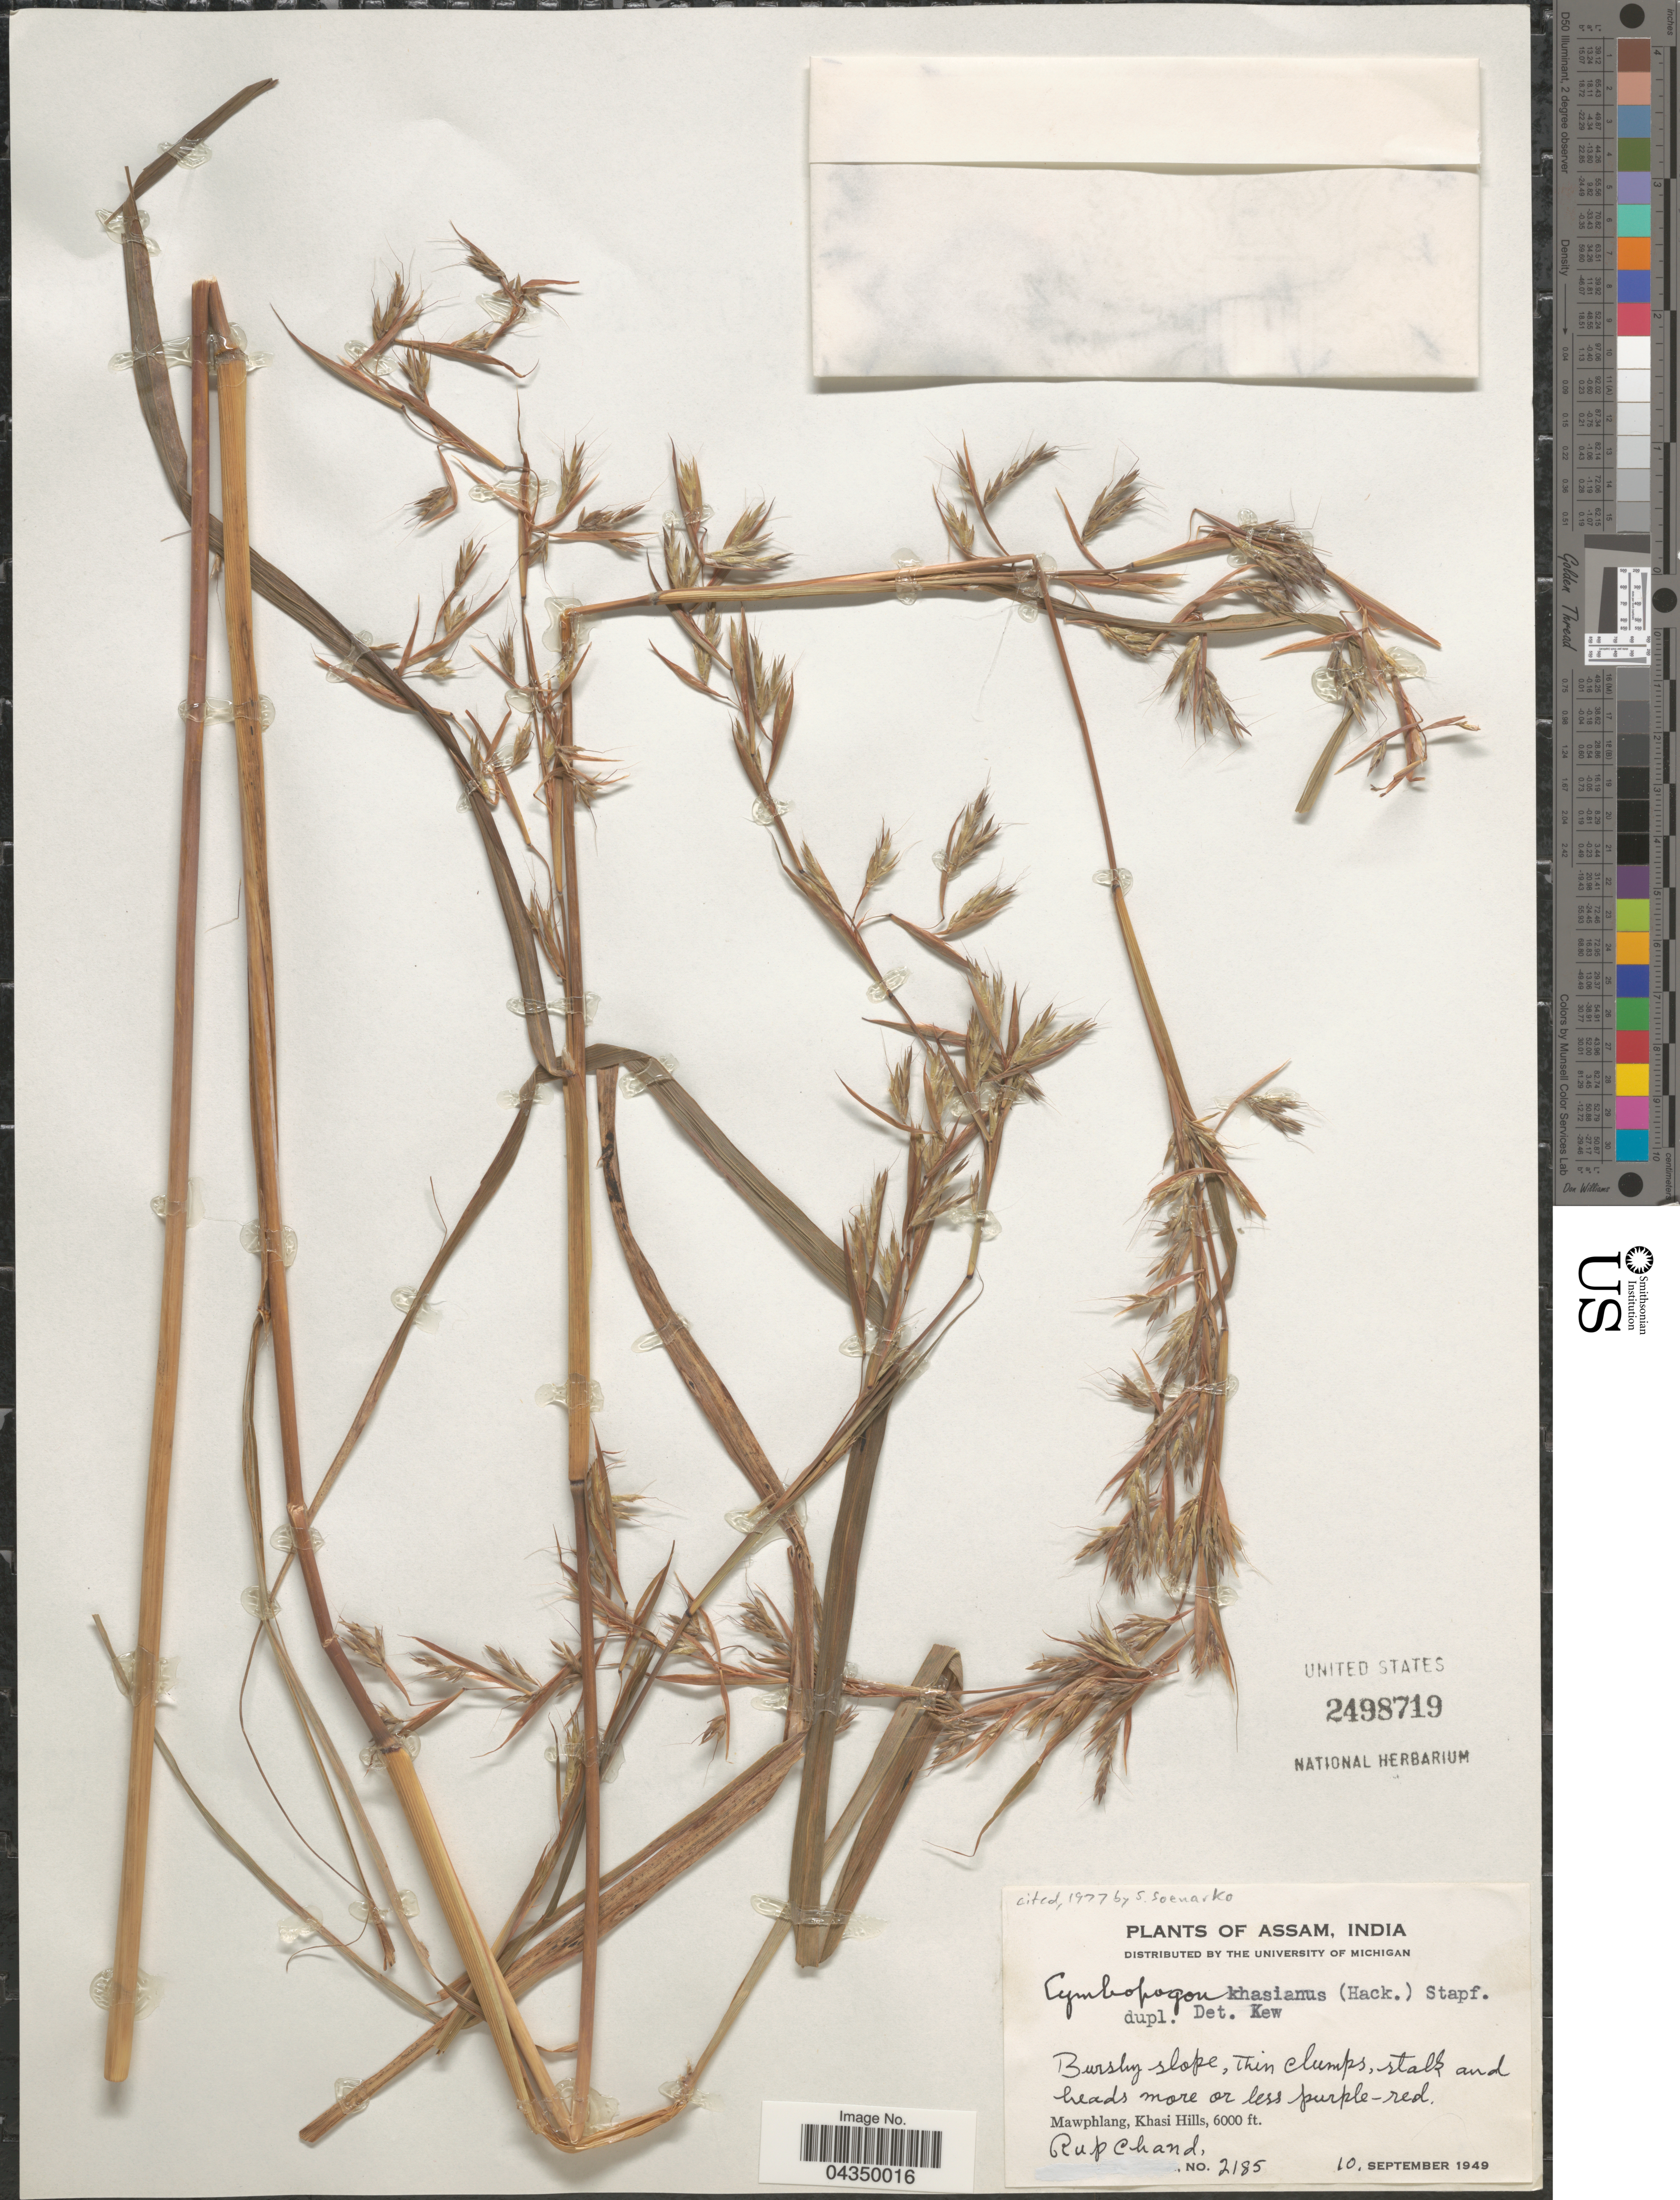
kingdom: Plantae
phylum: Tracheophyta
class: Liliopsida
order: Poales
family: Poaceae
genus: Cymbopogon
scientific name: Cymbopogon khasianus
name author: (Hack.) Stapf ex Bor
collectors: R. Chand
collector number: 2185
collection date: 1949-09-10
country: India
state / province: Meghalaya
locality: Mawphlang, Khasi Hills.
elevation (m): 1829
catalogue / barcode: US 2498719